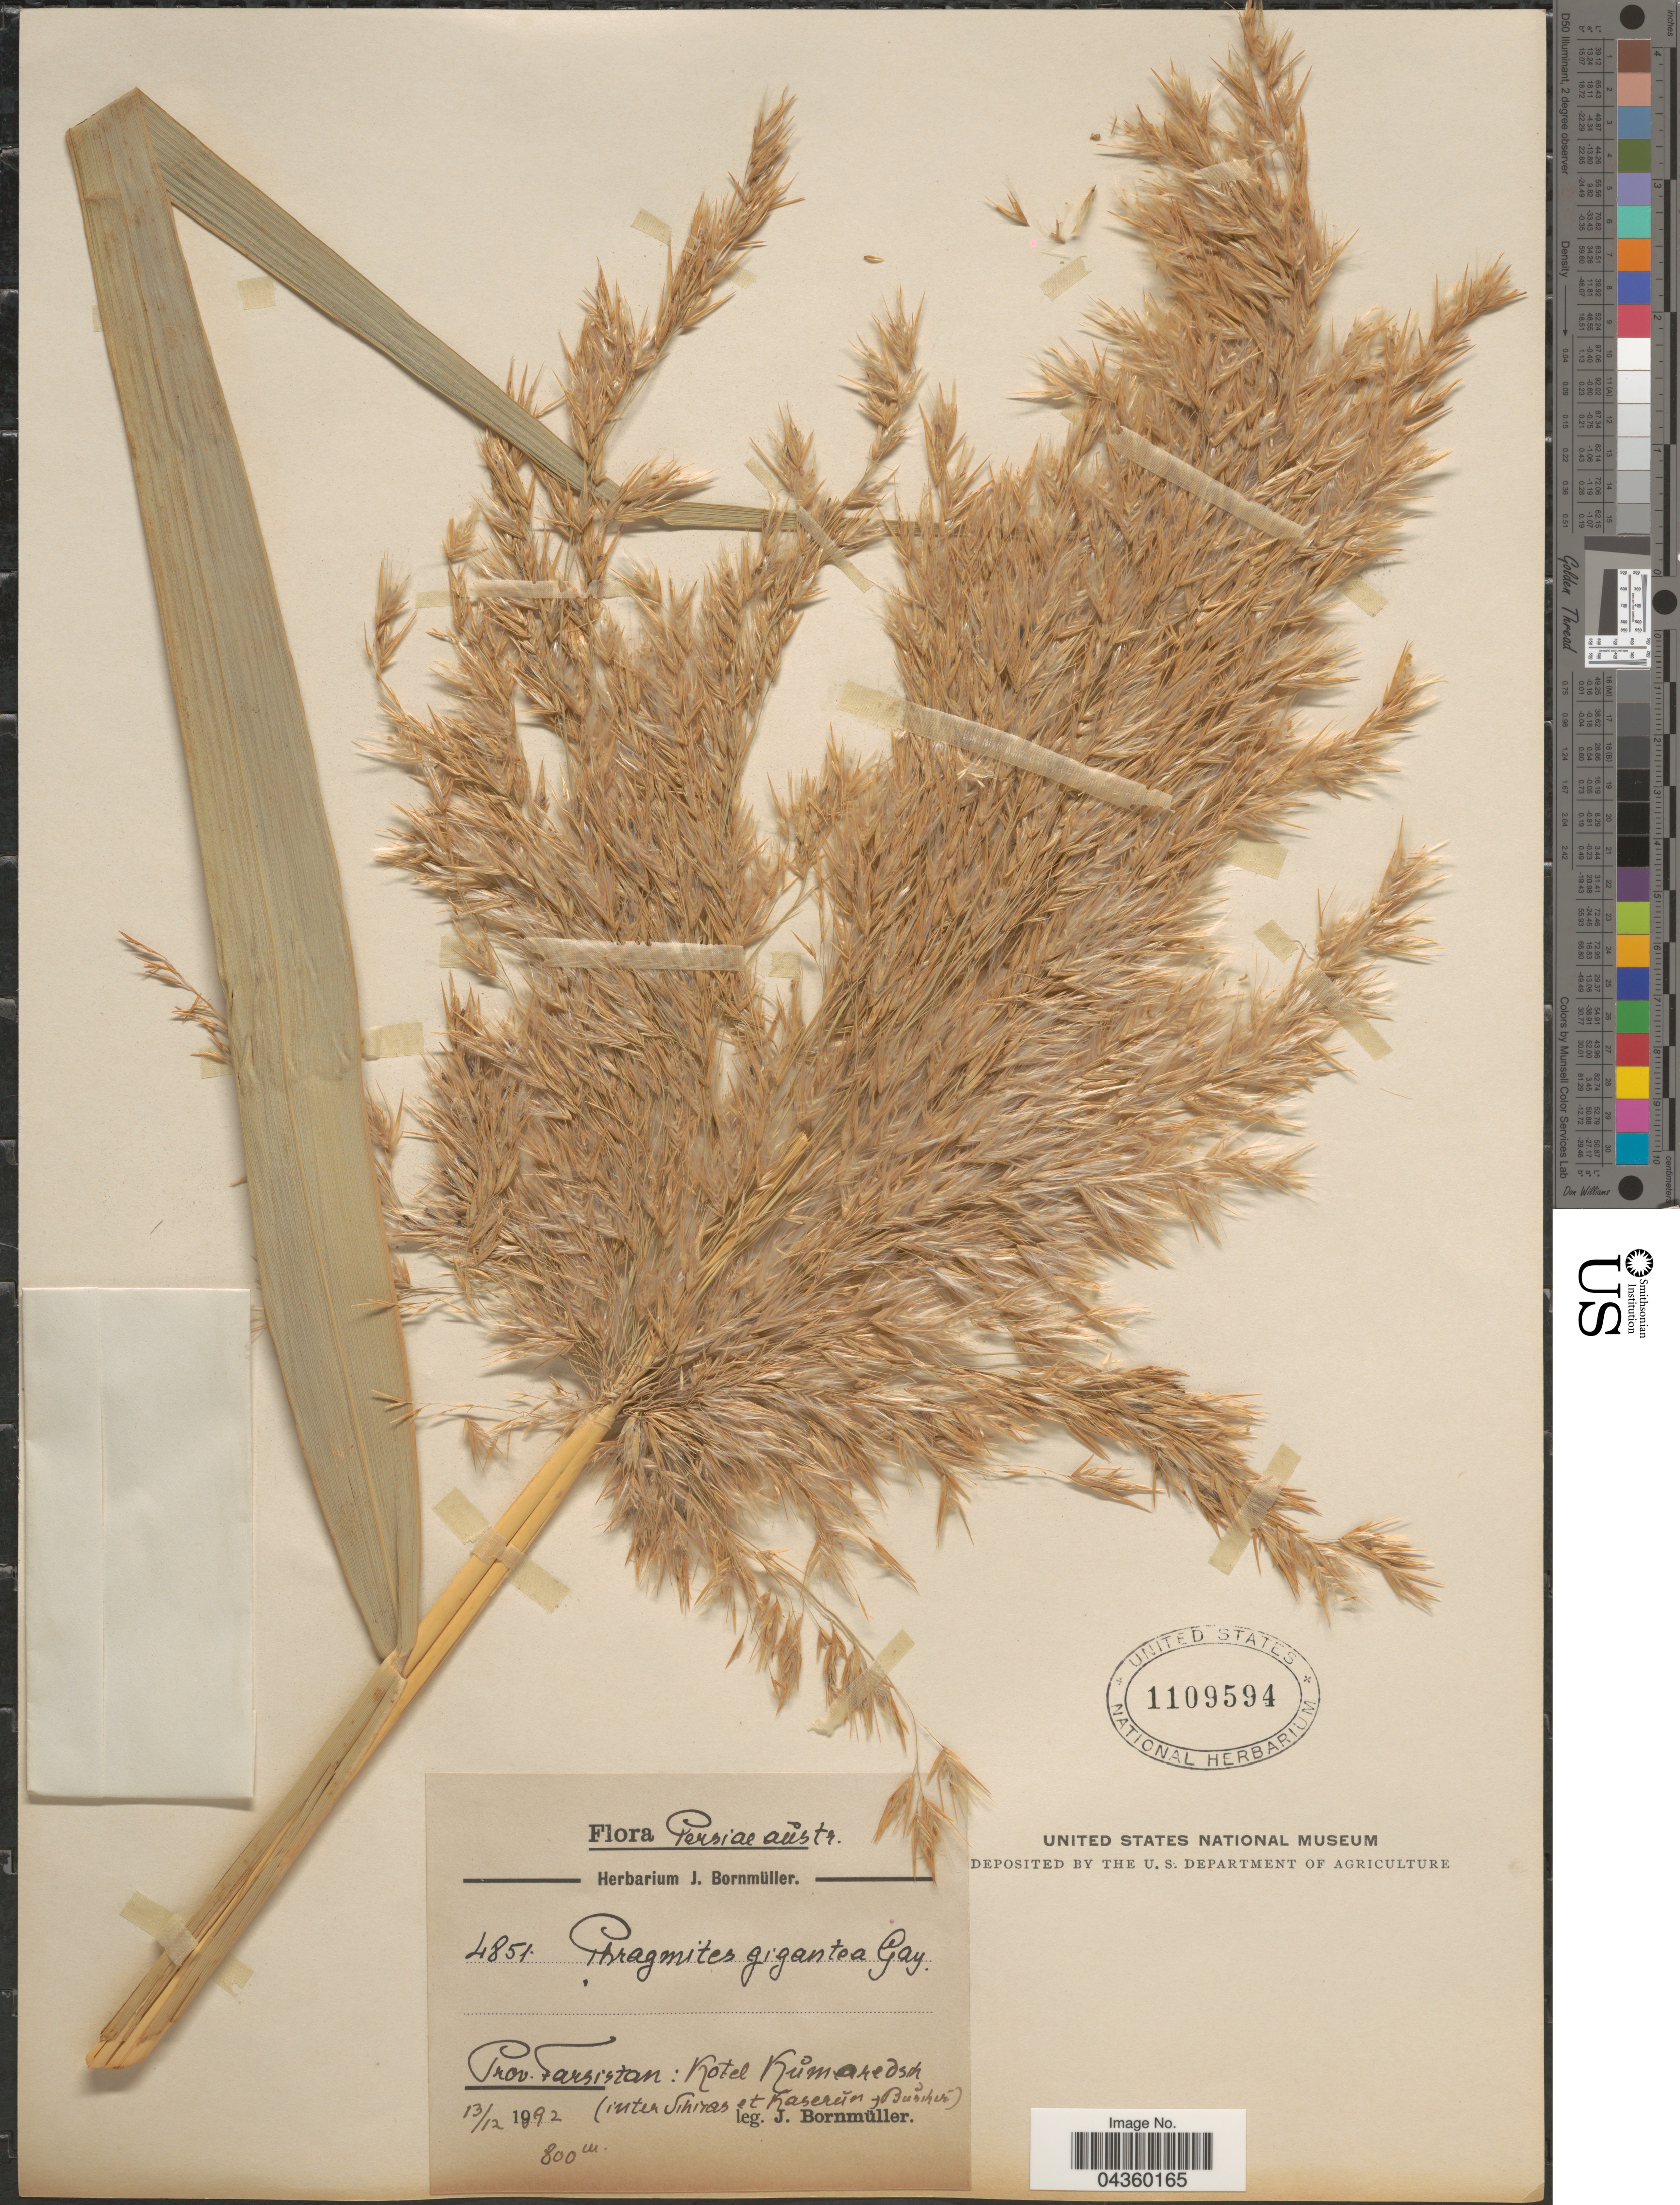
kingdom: Plantae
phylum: Tracheophyta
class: Liliopsida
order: Poales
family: Poaceae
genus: Phragmites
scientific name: Phragmites australis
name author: (Cav.) Trin. ex Steud.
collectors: J. Bornmüller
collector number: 4851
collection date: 1892-12-13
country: Iran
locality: Persiae aùstr. Prov. Farsistan: Kotel Kůmaredsch (inter Schiras et Kaserŭn + Bŭscher).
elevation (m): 800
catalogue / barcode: US 1109594